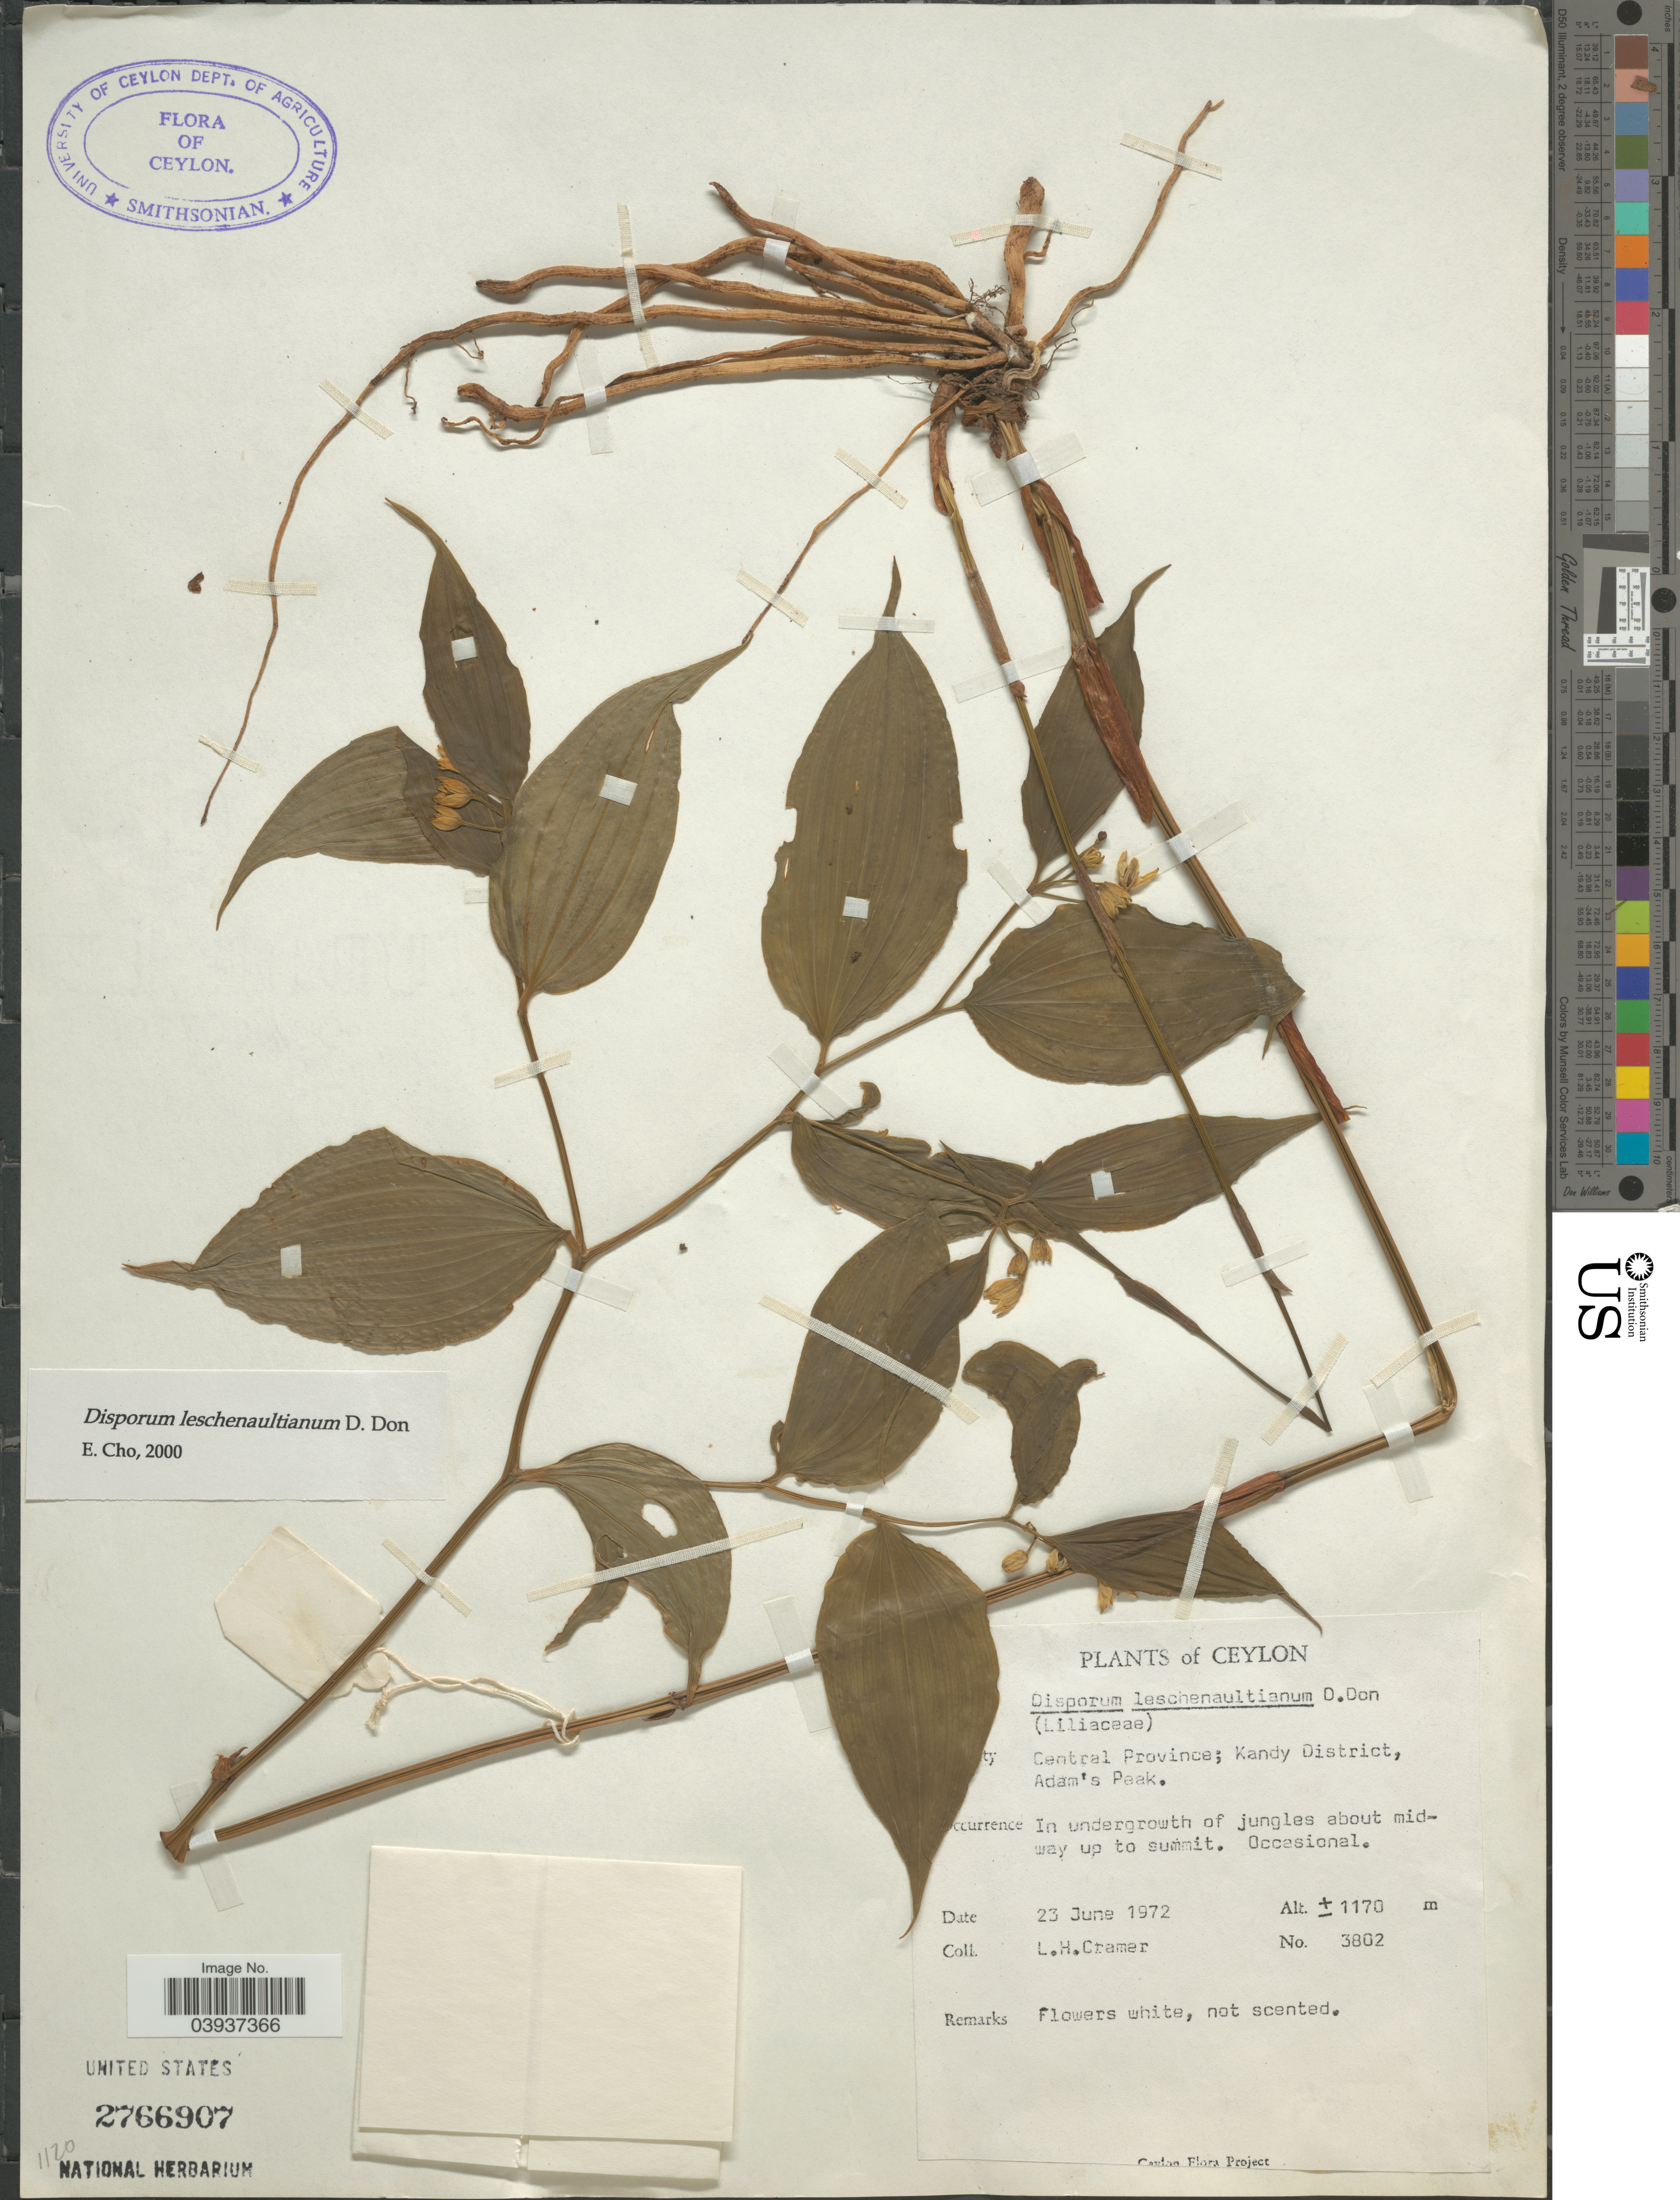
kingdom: Plantae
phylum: Tracheophyta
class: Liliopsida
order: Liliales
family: Colchicaceae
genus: Disporum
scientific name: Disporum cantoniense var. cantoniense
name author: (Lour.) Merr.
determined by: Strong, Mark T., (BOT), Smithsonian Institution - National Museum of Natural History (UNITED STATES)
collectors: L. H. Cramer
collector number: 3802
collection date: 1972-06-23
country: Sri Lanka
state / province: Central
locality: Ceylon. Kandy District, Adam's Peak. In undergrowth of jungles about midway up to summit.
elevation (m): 1170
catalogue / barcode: US 2766907